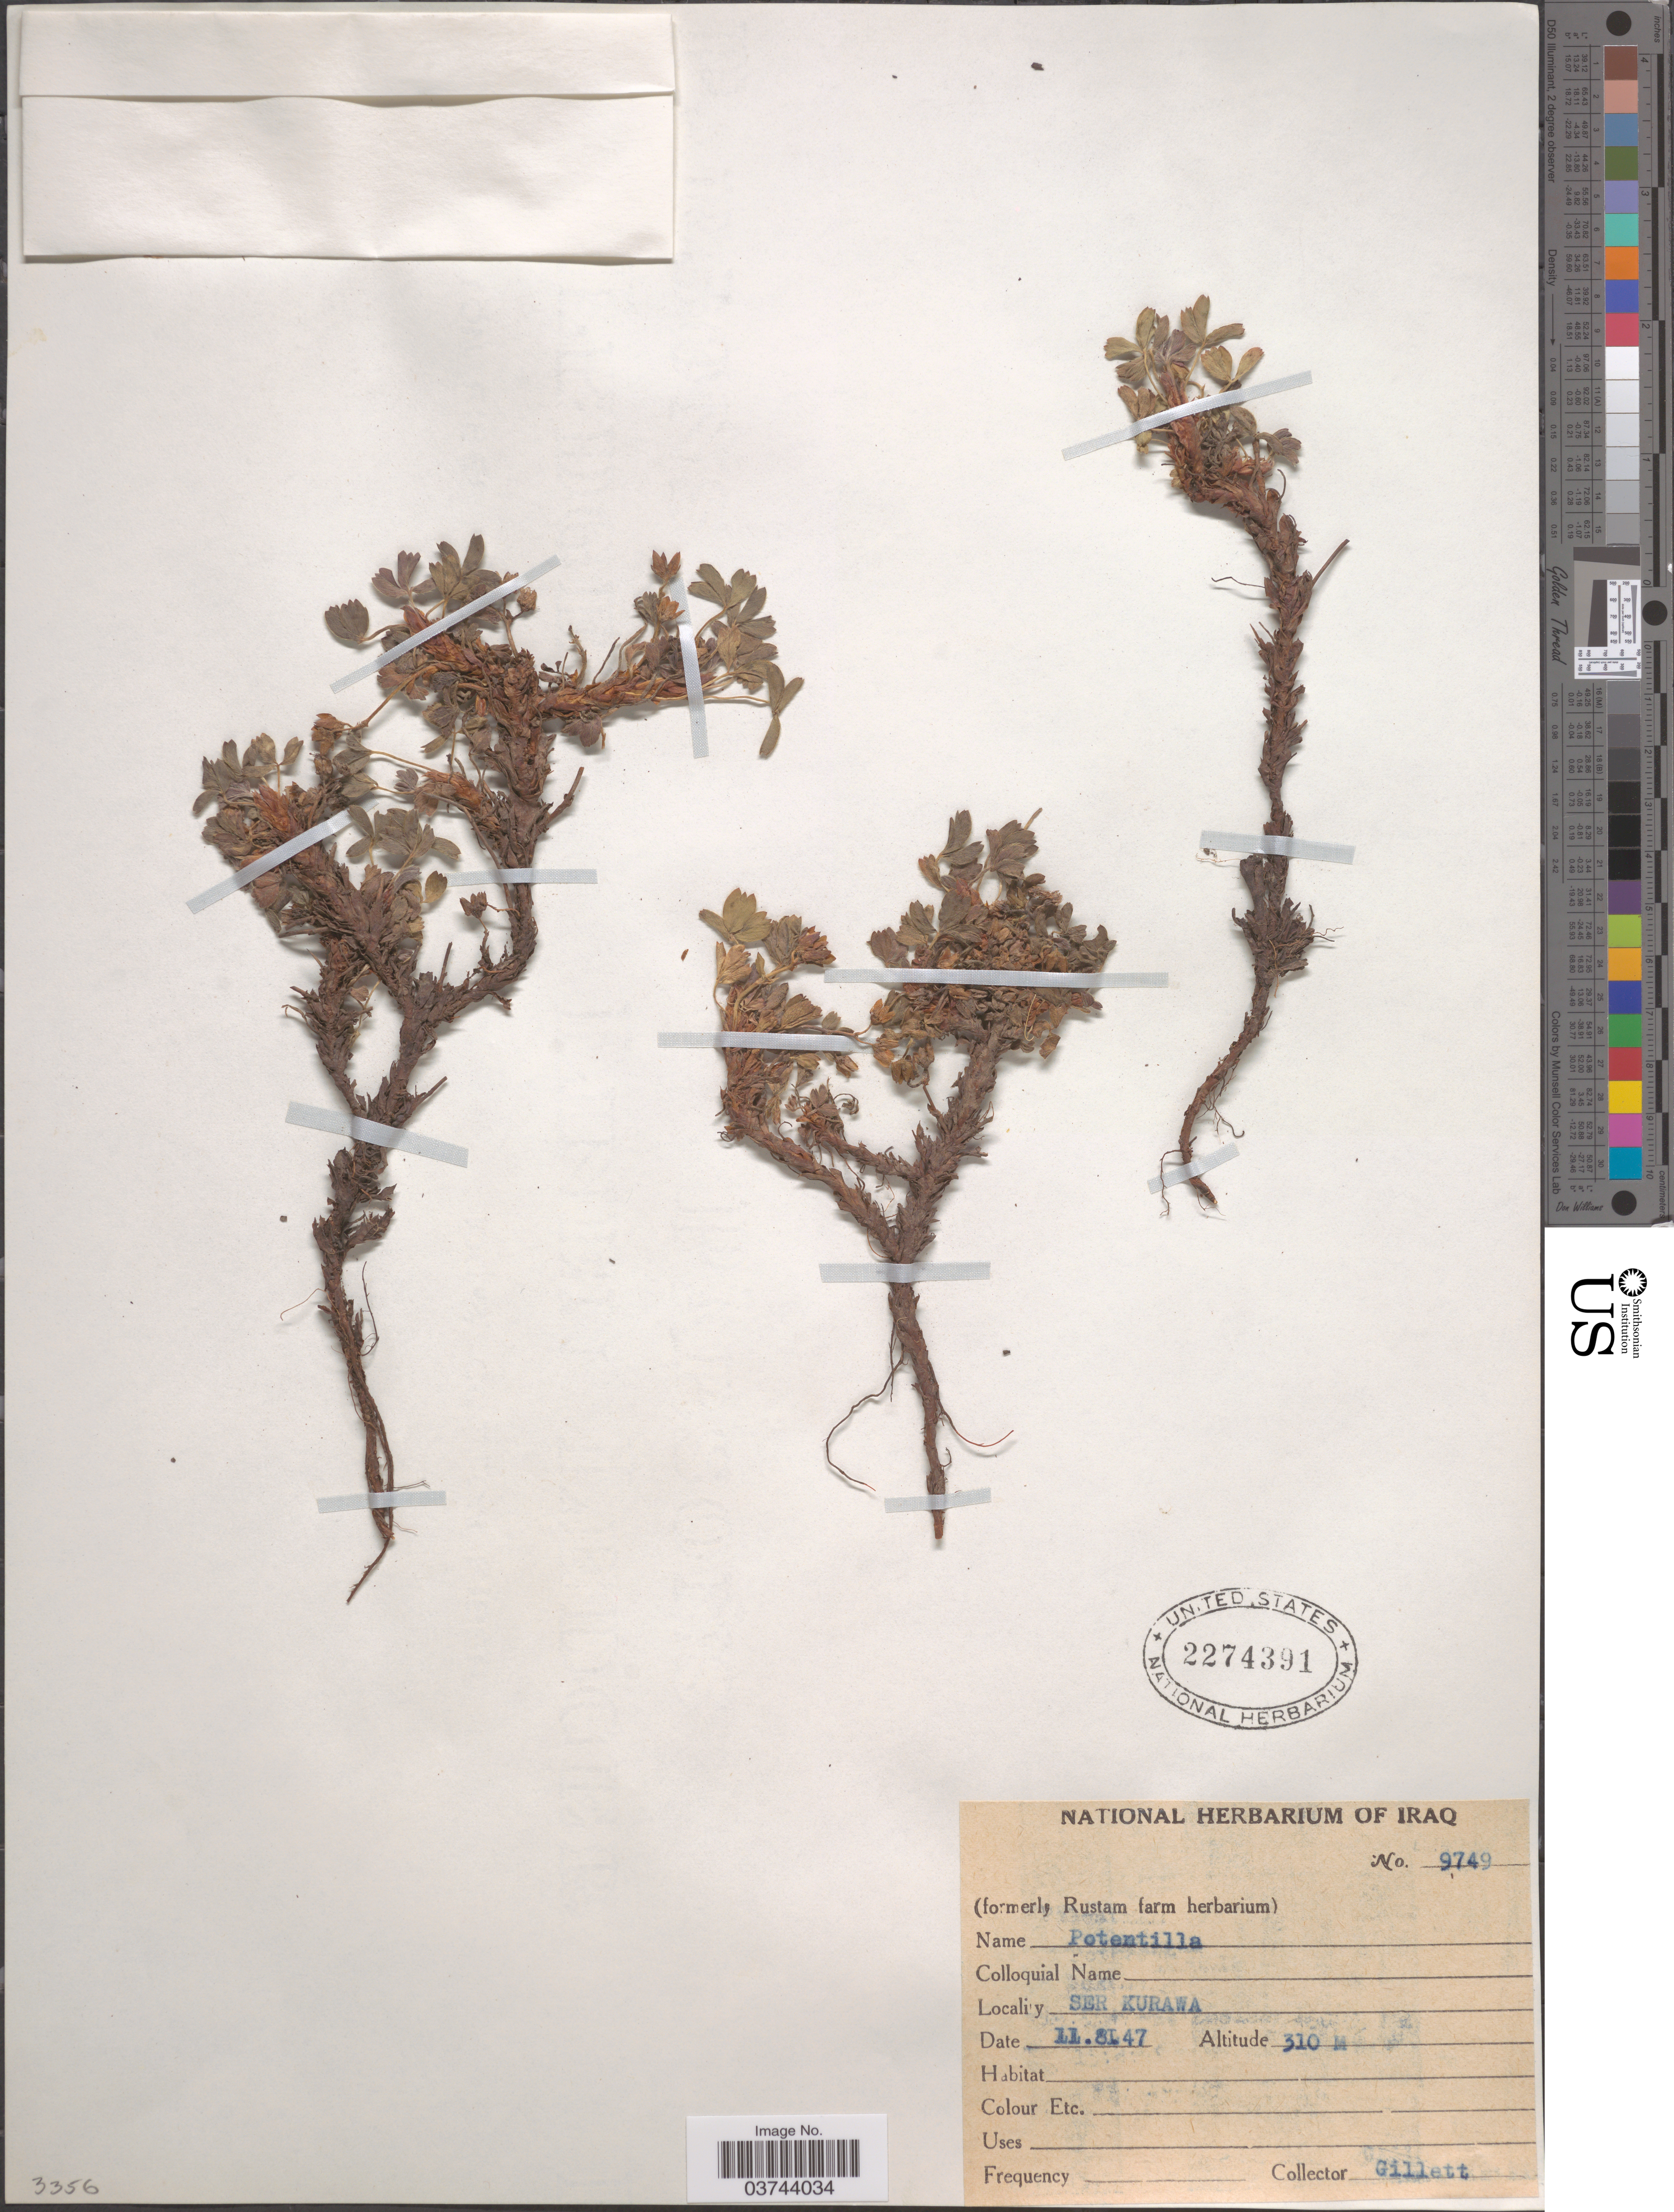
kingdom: Plantae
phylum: Tracheophyta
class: Magnoliopsida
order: Rosales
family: Rosaceae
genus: Potentilla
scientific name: Potentilla sp.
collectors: Gillett, --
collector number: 9749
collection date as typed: Transcribed d/m/y: 11/8/47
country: Iraq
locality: Ser Kurawa.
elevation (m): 310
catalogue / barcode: US 2274391